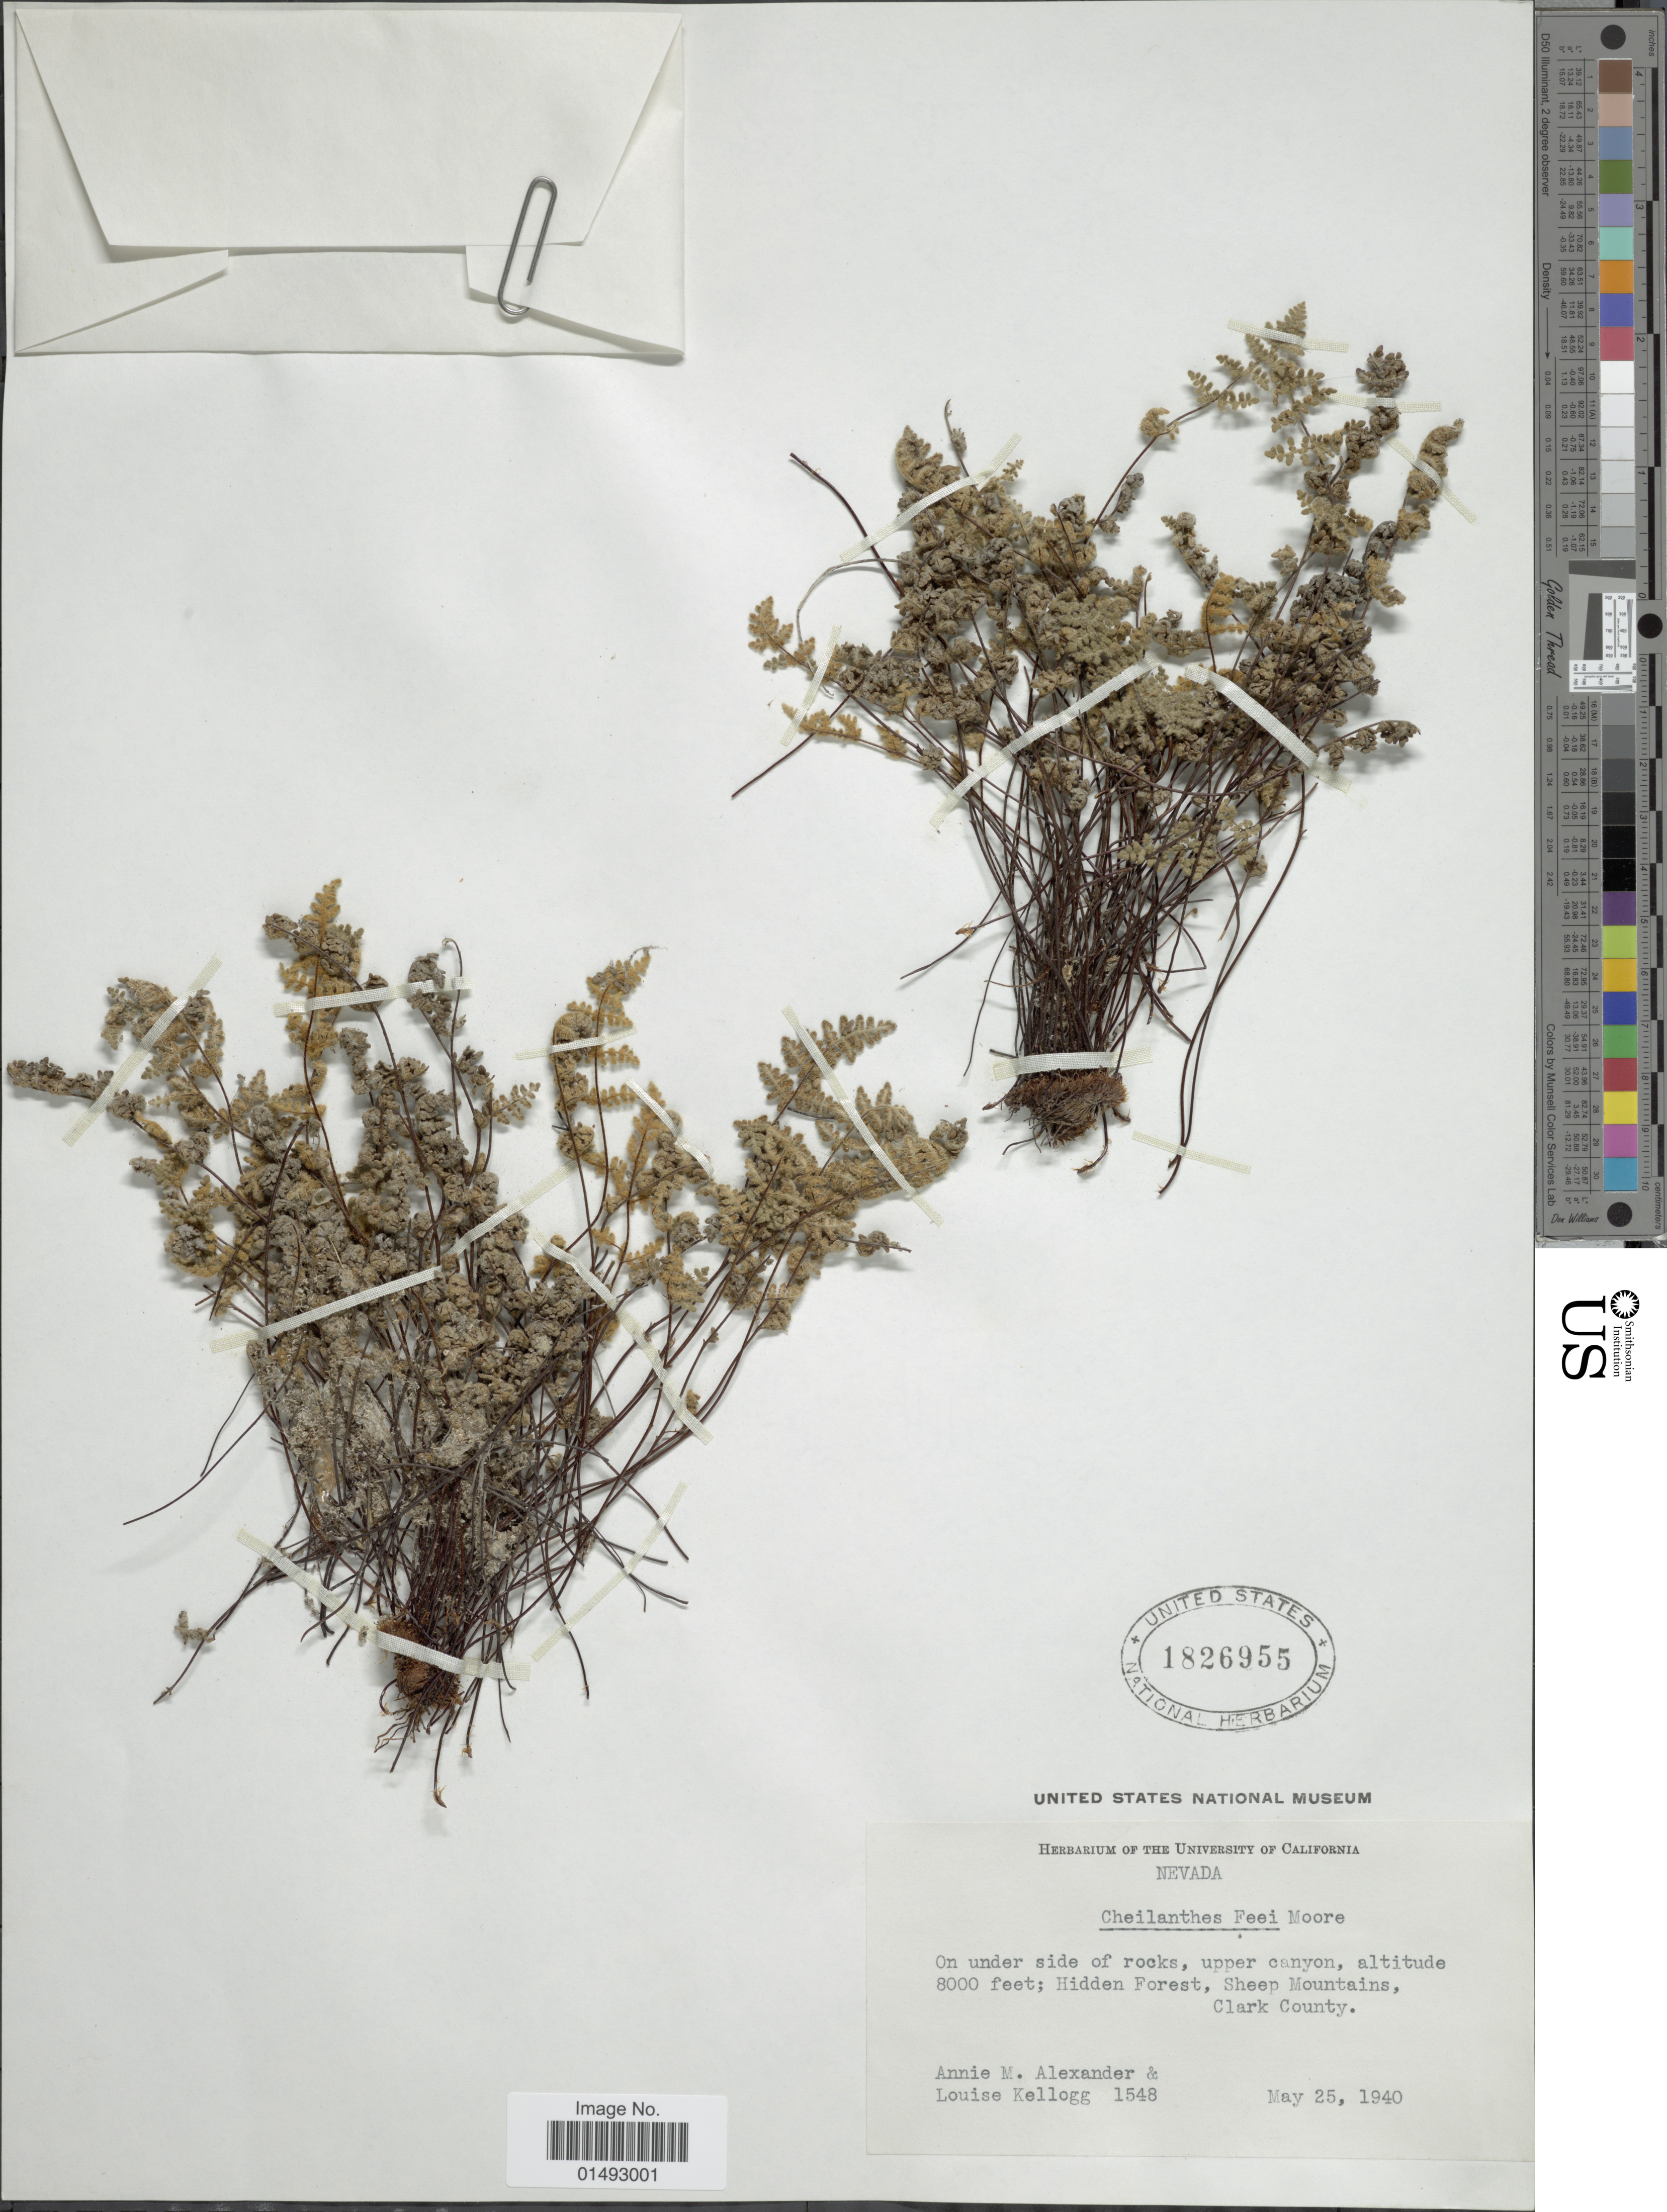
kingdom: Plantae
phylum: Tracheophyta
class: Polypodiopsida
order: Polypodiales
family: Pteridaceae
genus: Myriopteris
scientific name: Myriopteris gracilis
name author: Fée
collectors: A. M. Alexander & L. Kellogg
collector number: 1548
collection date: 1940-05-25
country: United States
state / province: Nevada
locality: On under side of rocks, upper canyon; Hidden Forest, Sheep Mountains, Clark County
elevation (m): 2438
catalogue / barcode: US 1826955